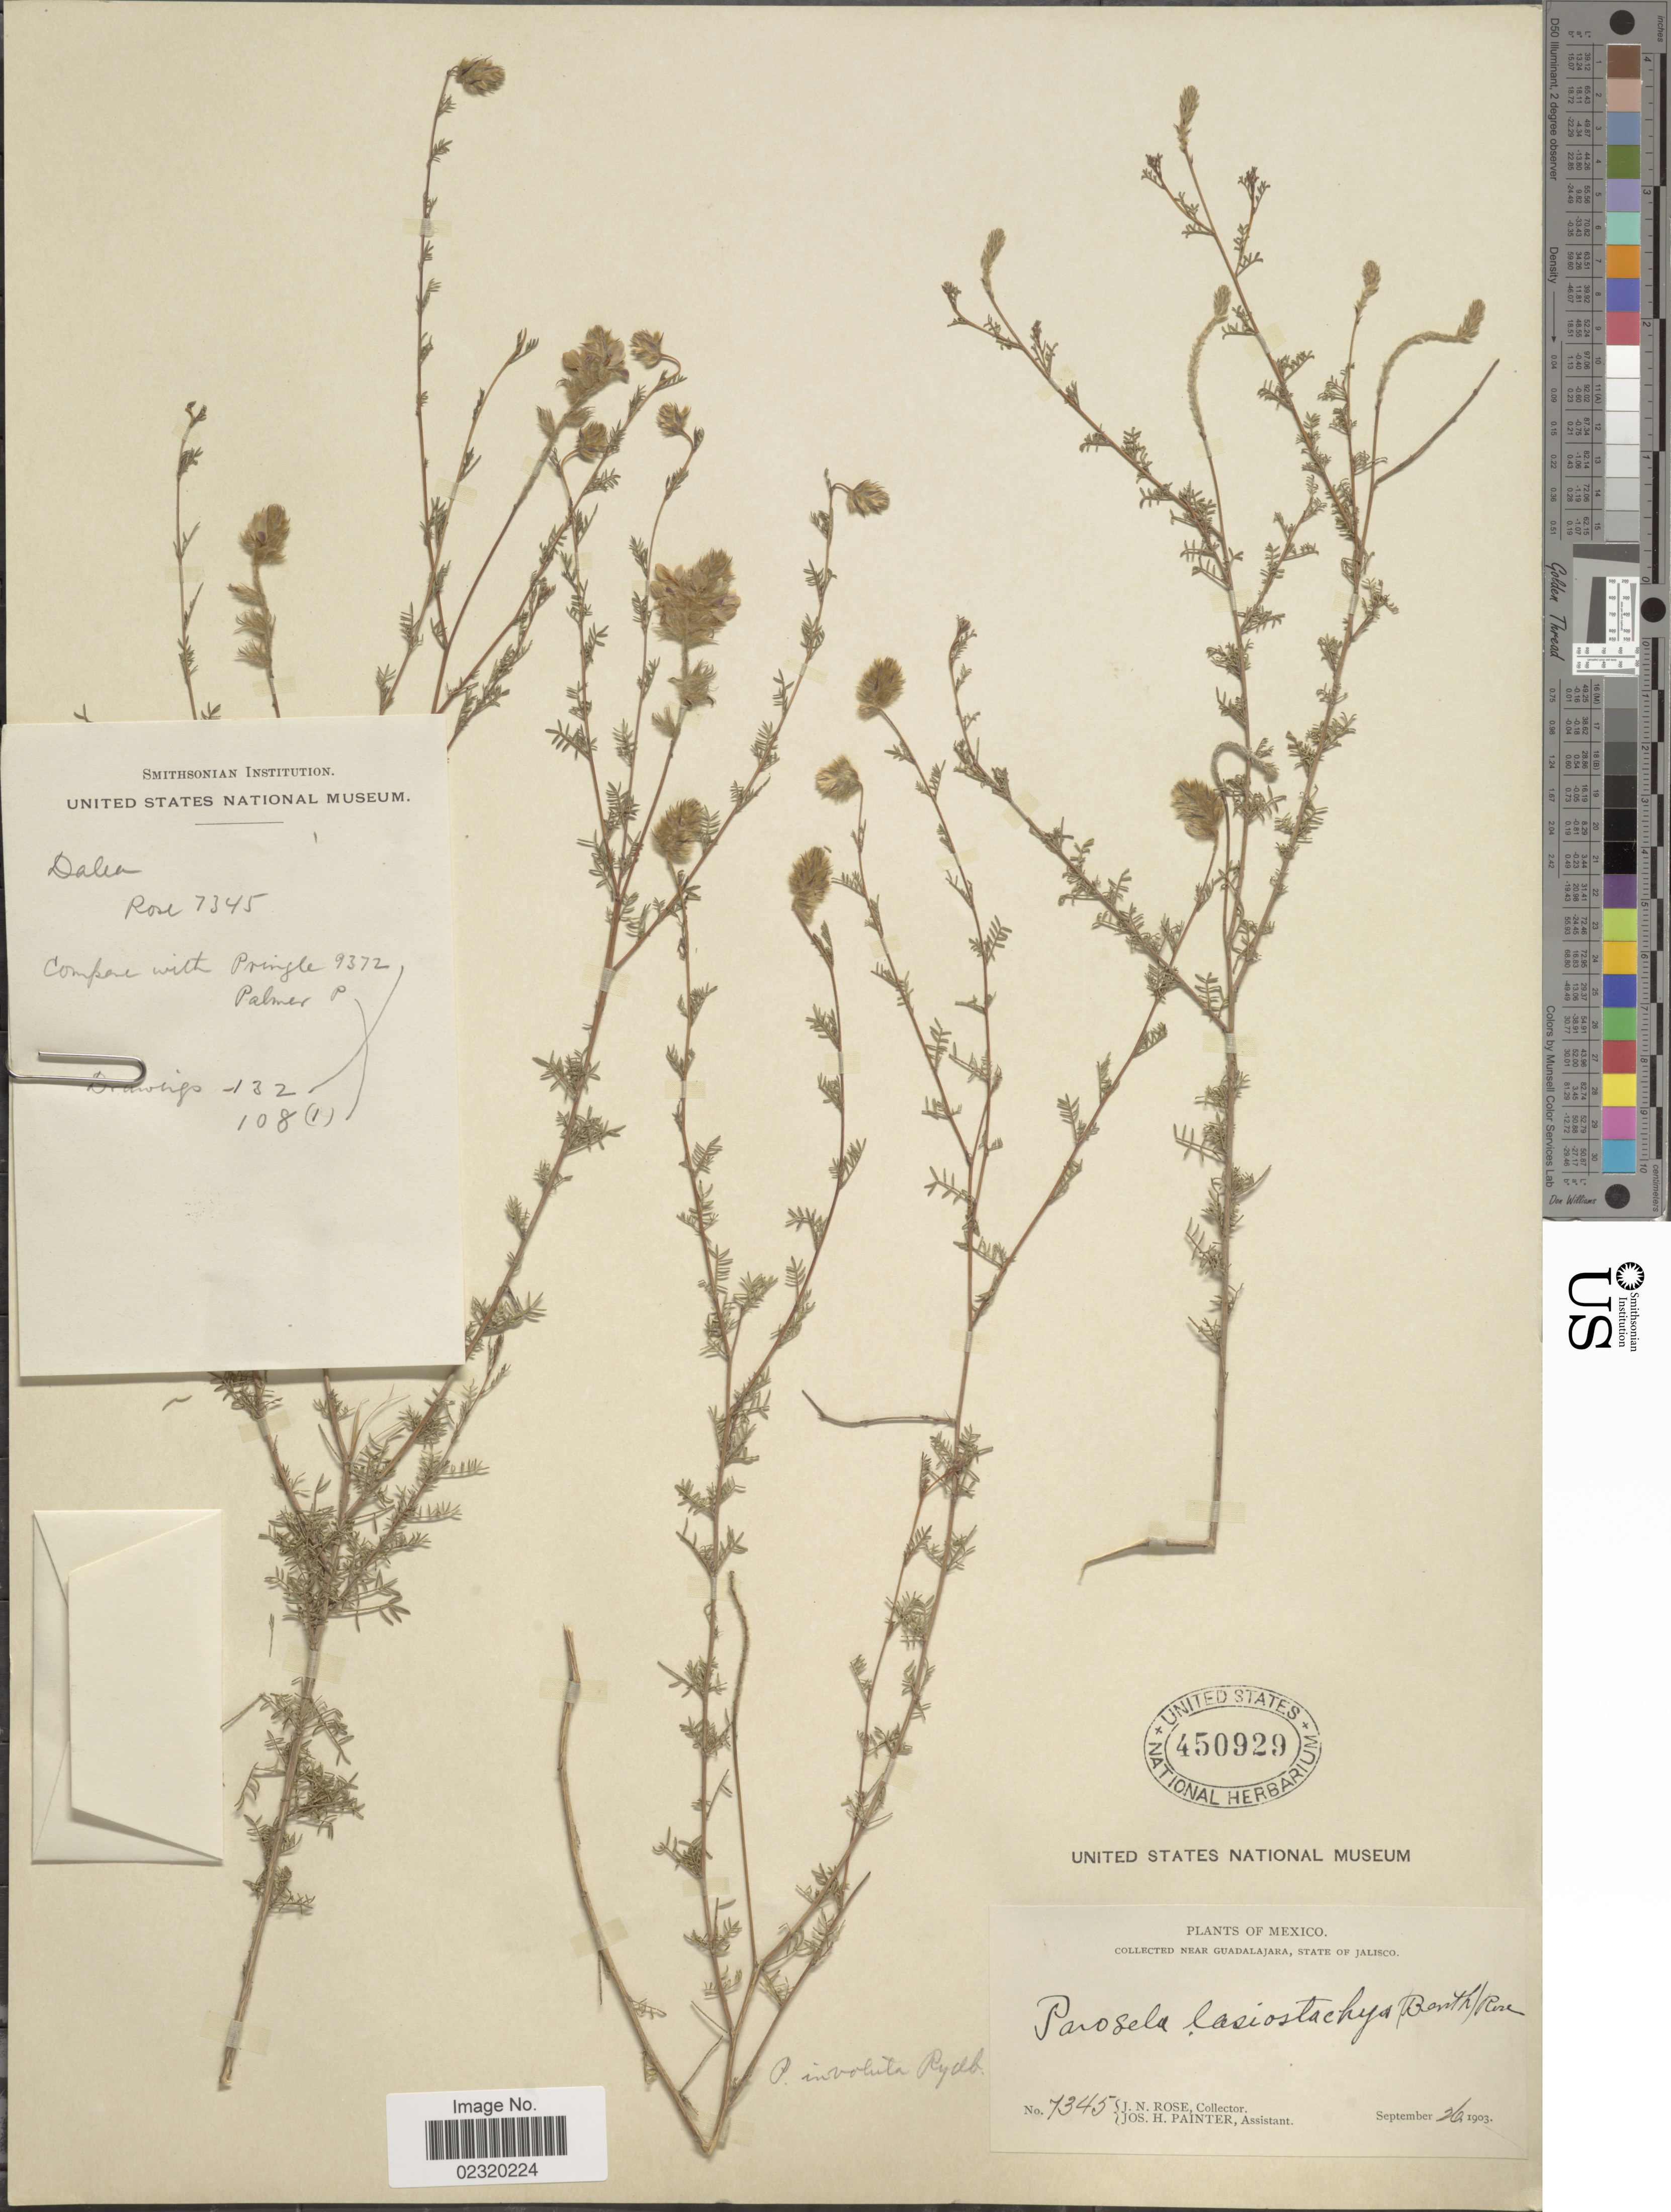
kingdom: Plantae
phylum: Tracheophyta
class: Magnoliopsida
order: Fabales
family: Fabaceae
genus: Dalea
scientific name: Dalea versicolor var. involuta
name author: (Rydb.) Barneby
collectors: J. N. Rose & J. H. Painter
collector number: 7345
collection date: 1903-09-26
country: Mexico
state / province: Jalisco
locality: Near Guadalajara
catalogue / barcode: US 450929